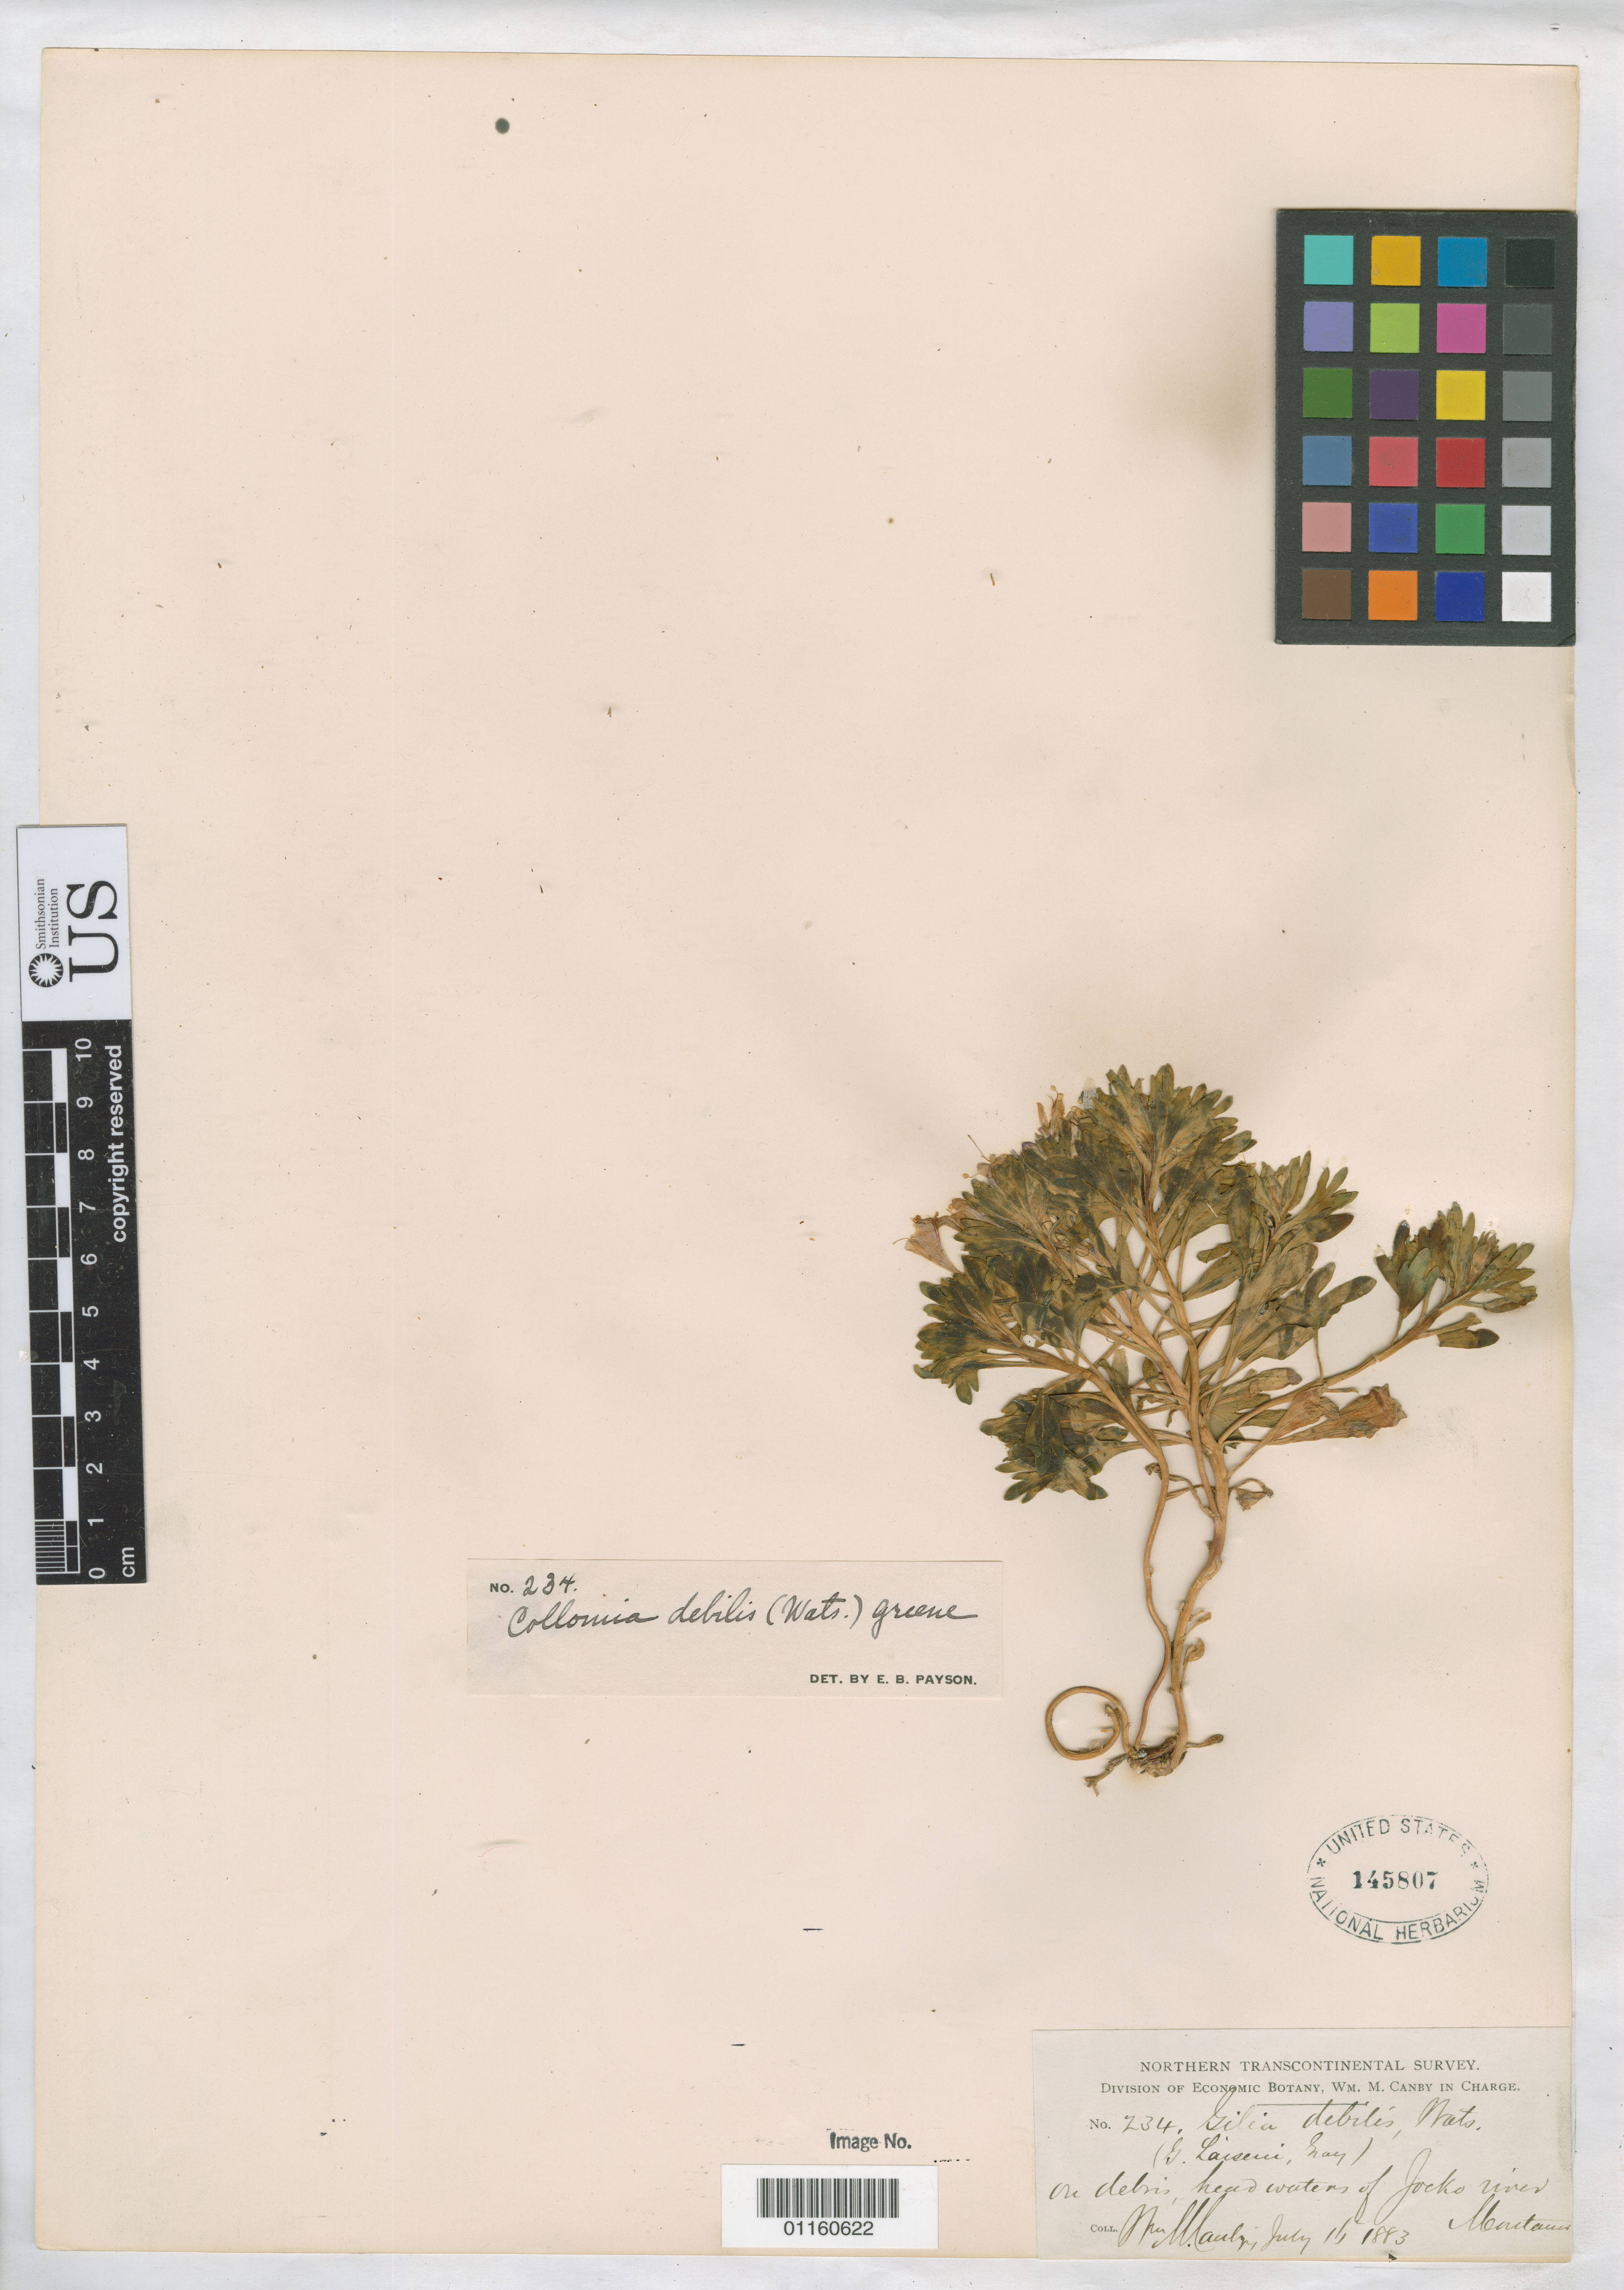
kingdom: Plantae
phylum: Tracheophyta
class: Magnoliopsida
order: Ericales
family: Polemoniaceae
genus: Collomia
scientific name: Collomia debilis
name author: (S. Watson) Greene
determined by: Payson, E. B.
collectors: W. M. Canby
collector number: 234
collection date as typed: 11 Jul 1883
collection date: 1883-07-11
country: United States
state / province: Montana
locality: Jocko River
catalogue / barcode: US 145807